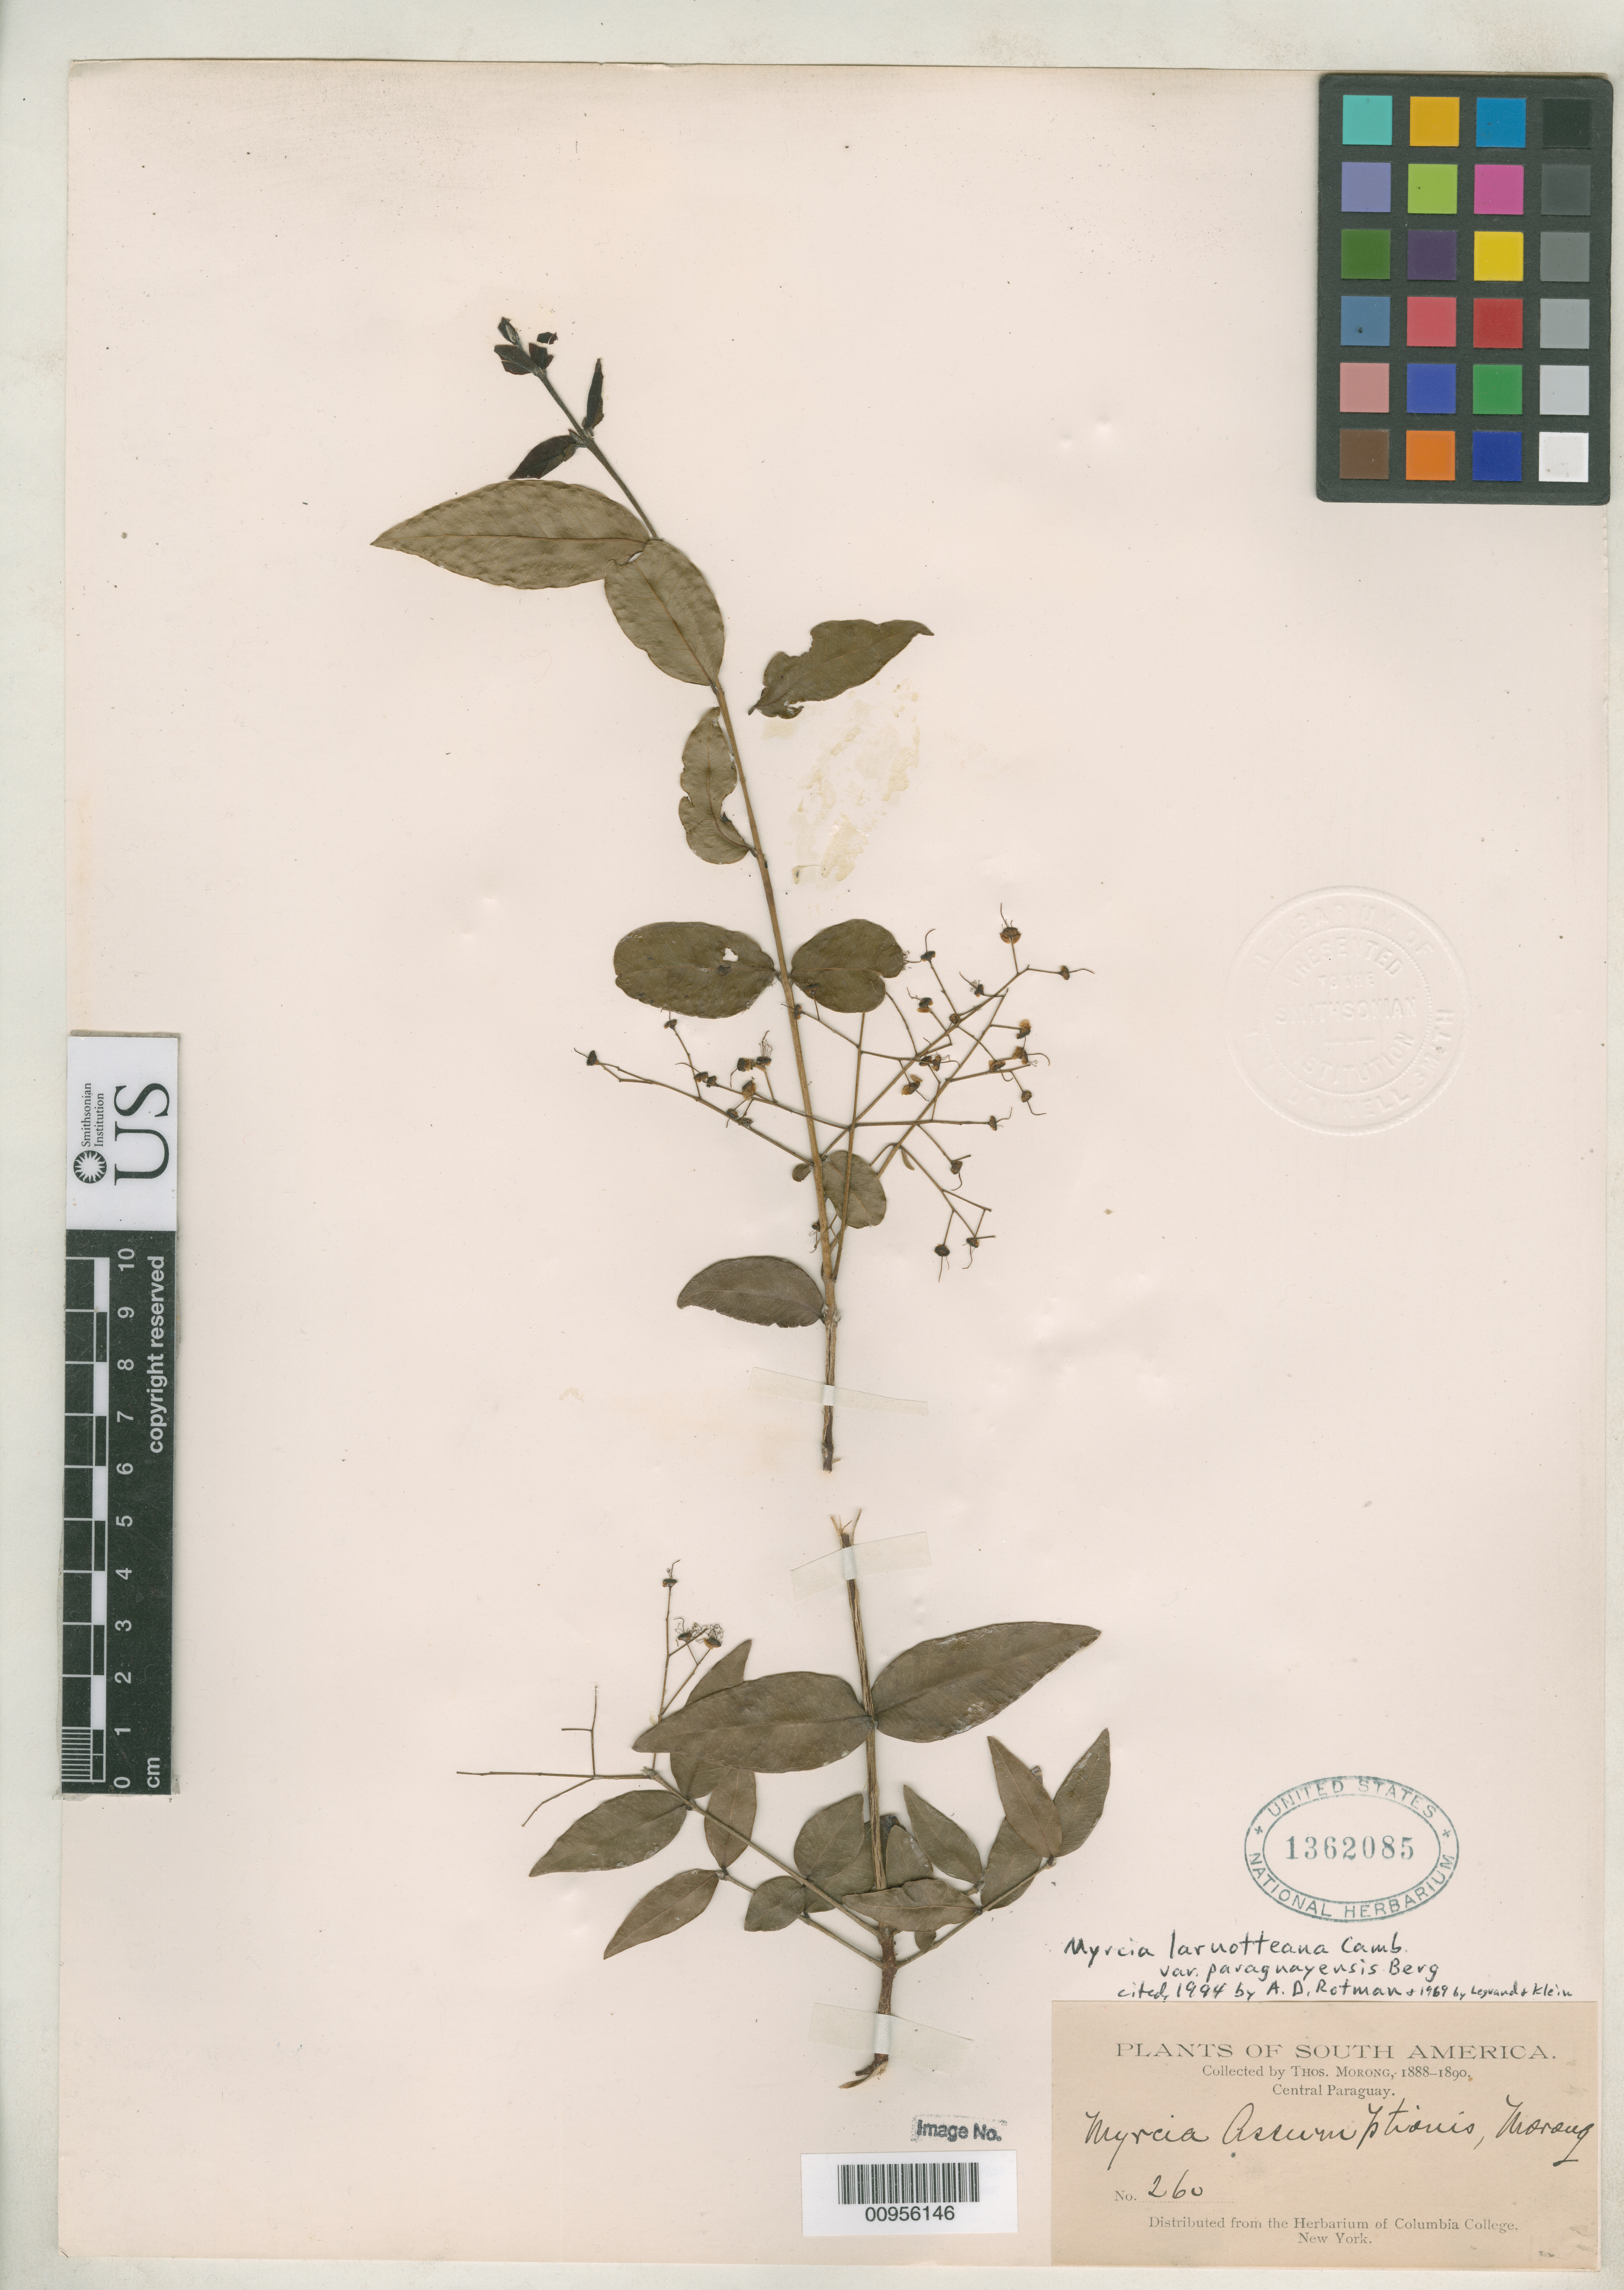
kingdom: Plantae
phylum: Tracheophyta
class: Magnoliopsida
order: Myrtales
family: Myrtaceae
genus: Myrcia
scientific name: Myrcia assumptionis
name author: Morong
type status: Isotype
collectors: T. Morong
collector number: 260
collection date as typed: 1888 to -- --- 1890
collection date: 1888/1890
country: Paraguay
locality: Central Paraguay.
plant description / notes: Currently accepted name as cited by A.D. Rotman, Bol. Soc. Argent. Bot. 30: 86 (1994).; Specimen ex John Donnell Smith herbarium.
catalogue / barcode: US 1362085